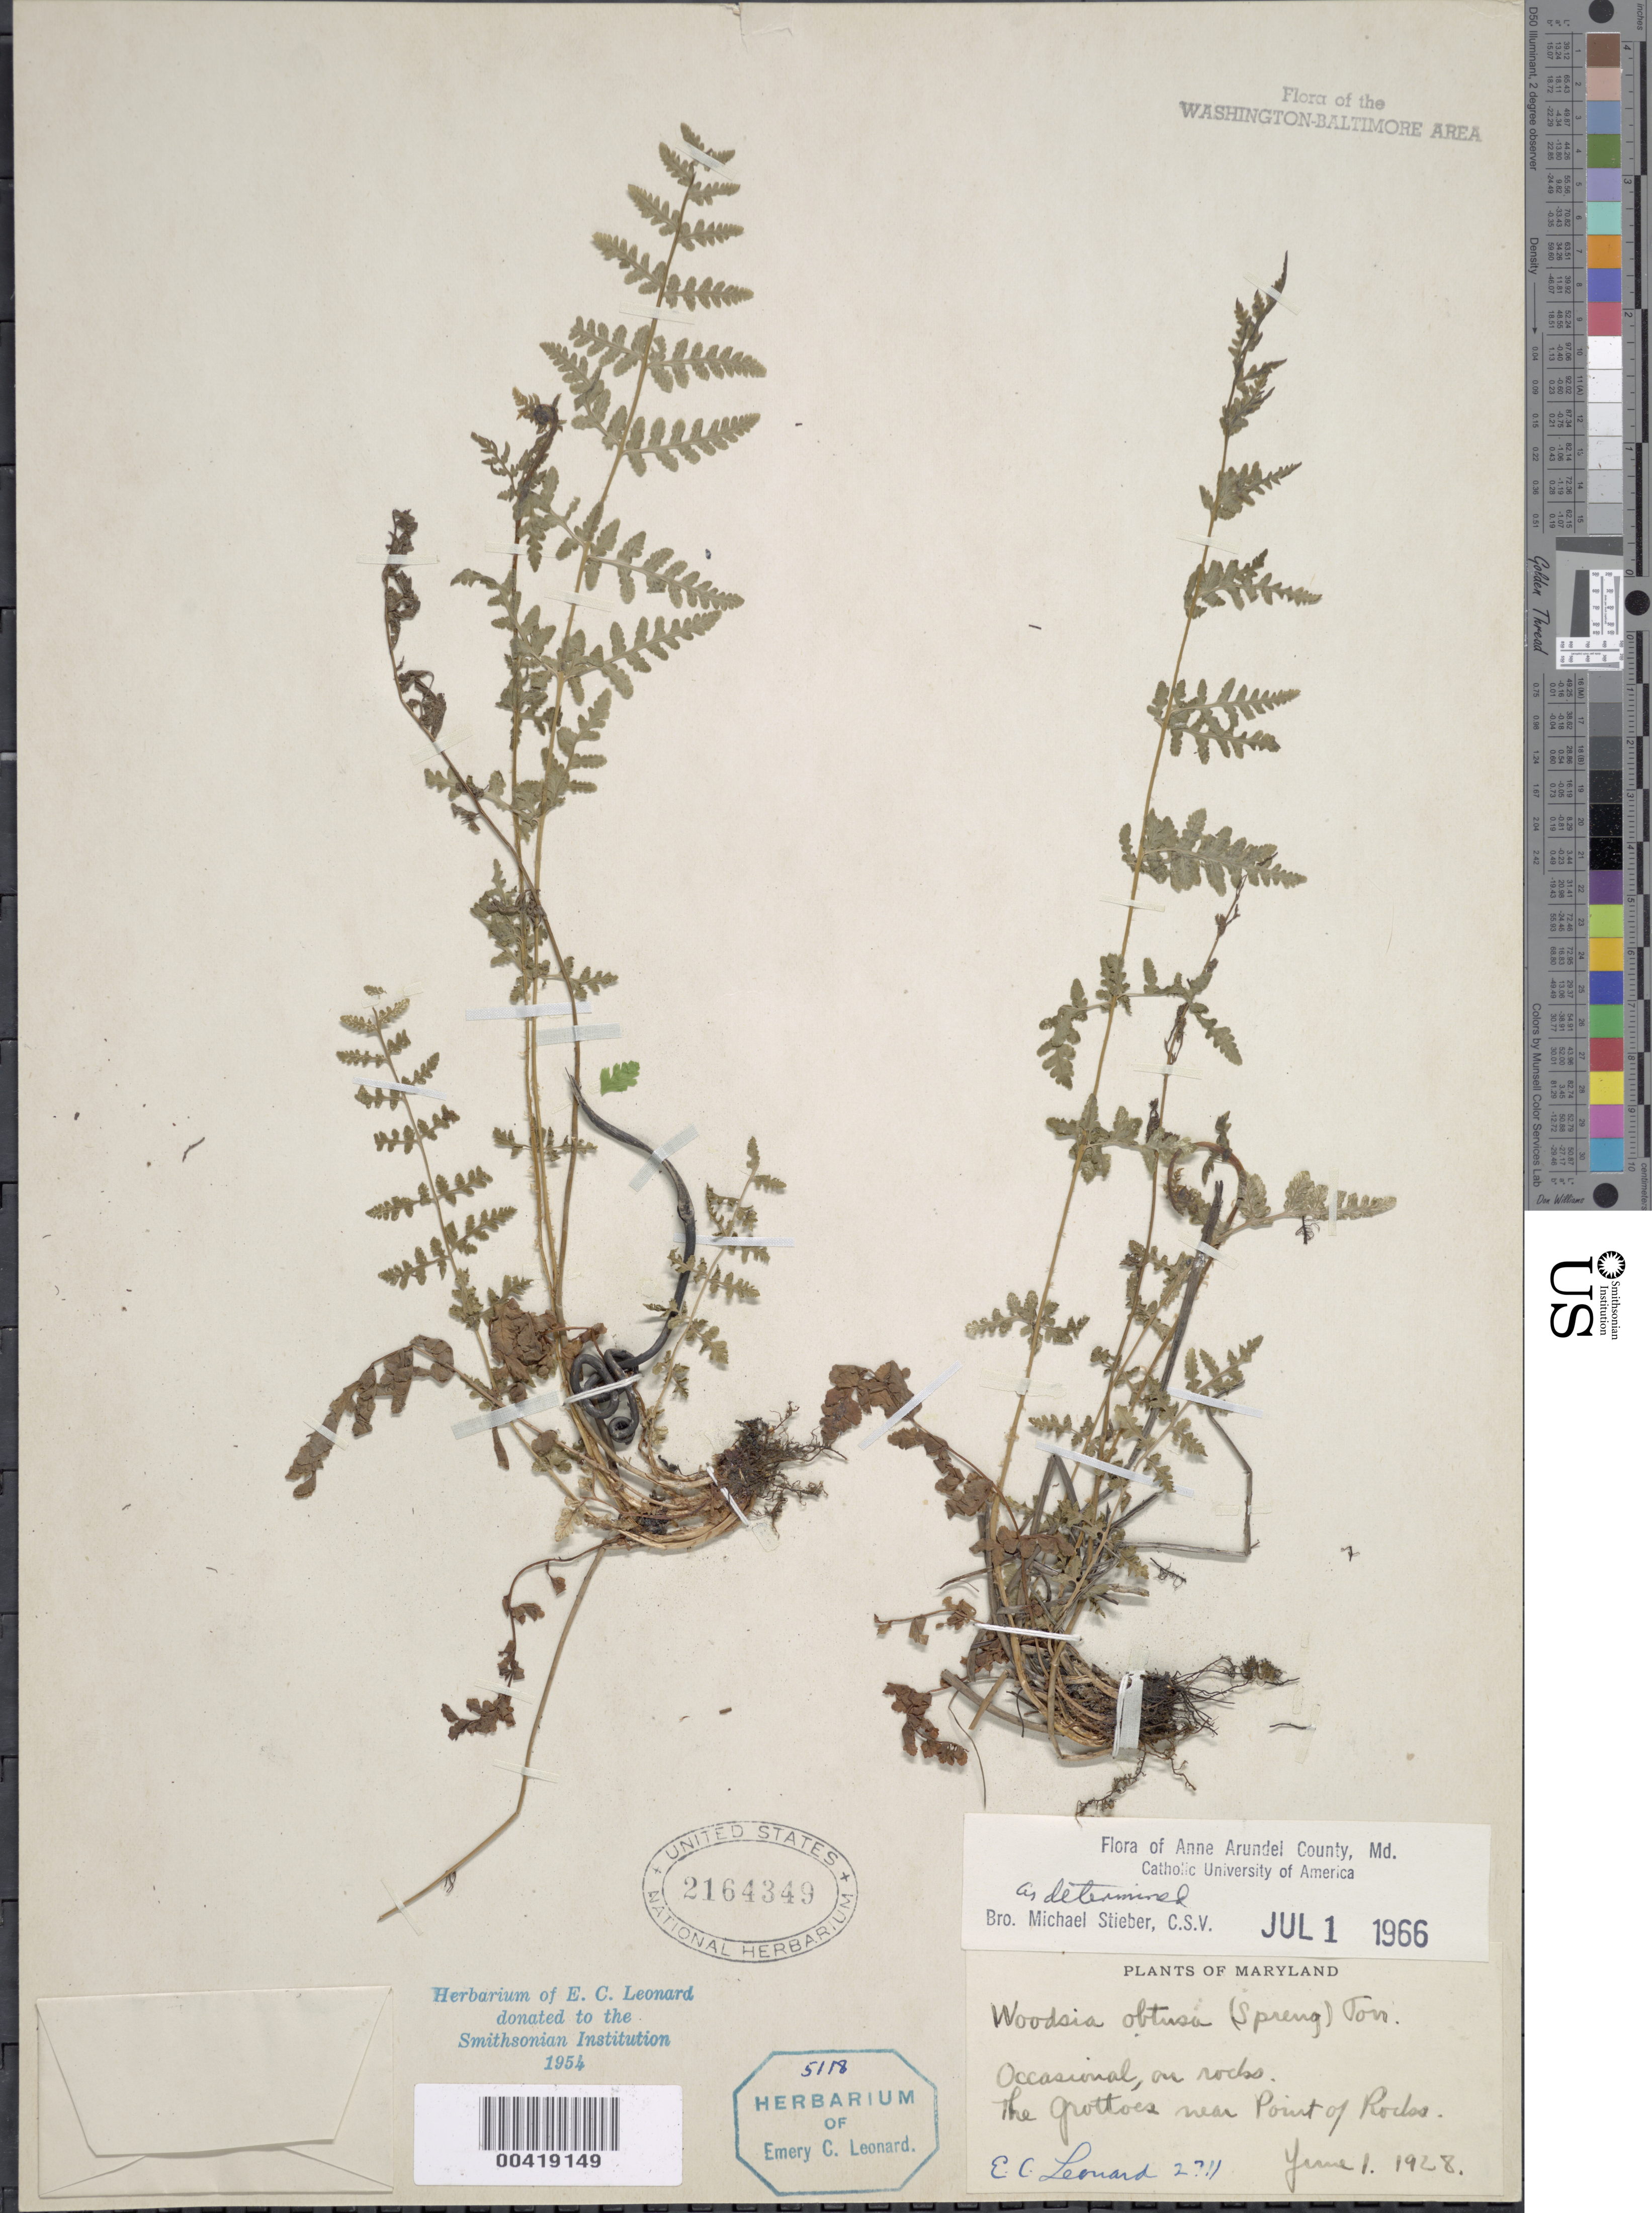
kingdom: Plantae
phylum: Tracheophyta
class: Polypodiopsida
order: Polypodiales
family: Woodsiaceae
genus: Woodsia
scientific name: Woodsia obtusa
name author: (Spreng.) Torr.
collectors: E. C. Leonard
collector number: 2711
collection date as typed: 01 Jun 1928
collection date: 1928-06-01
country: United States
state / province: Maryland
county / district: Frederick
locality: Grottoes near Point of Rocks C. and O. Canal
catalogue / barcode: US 2164349